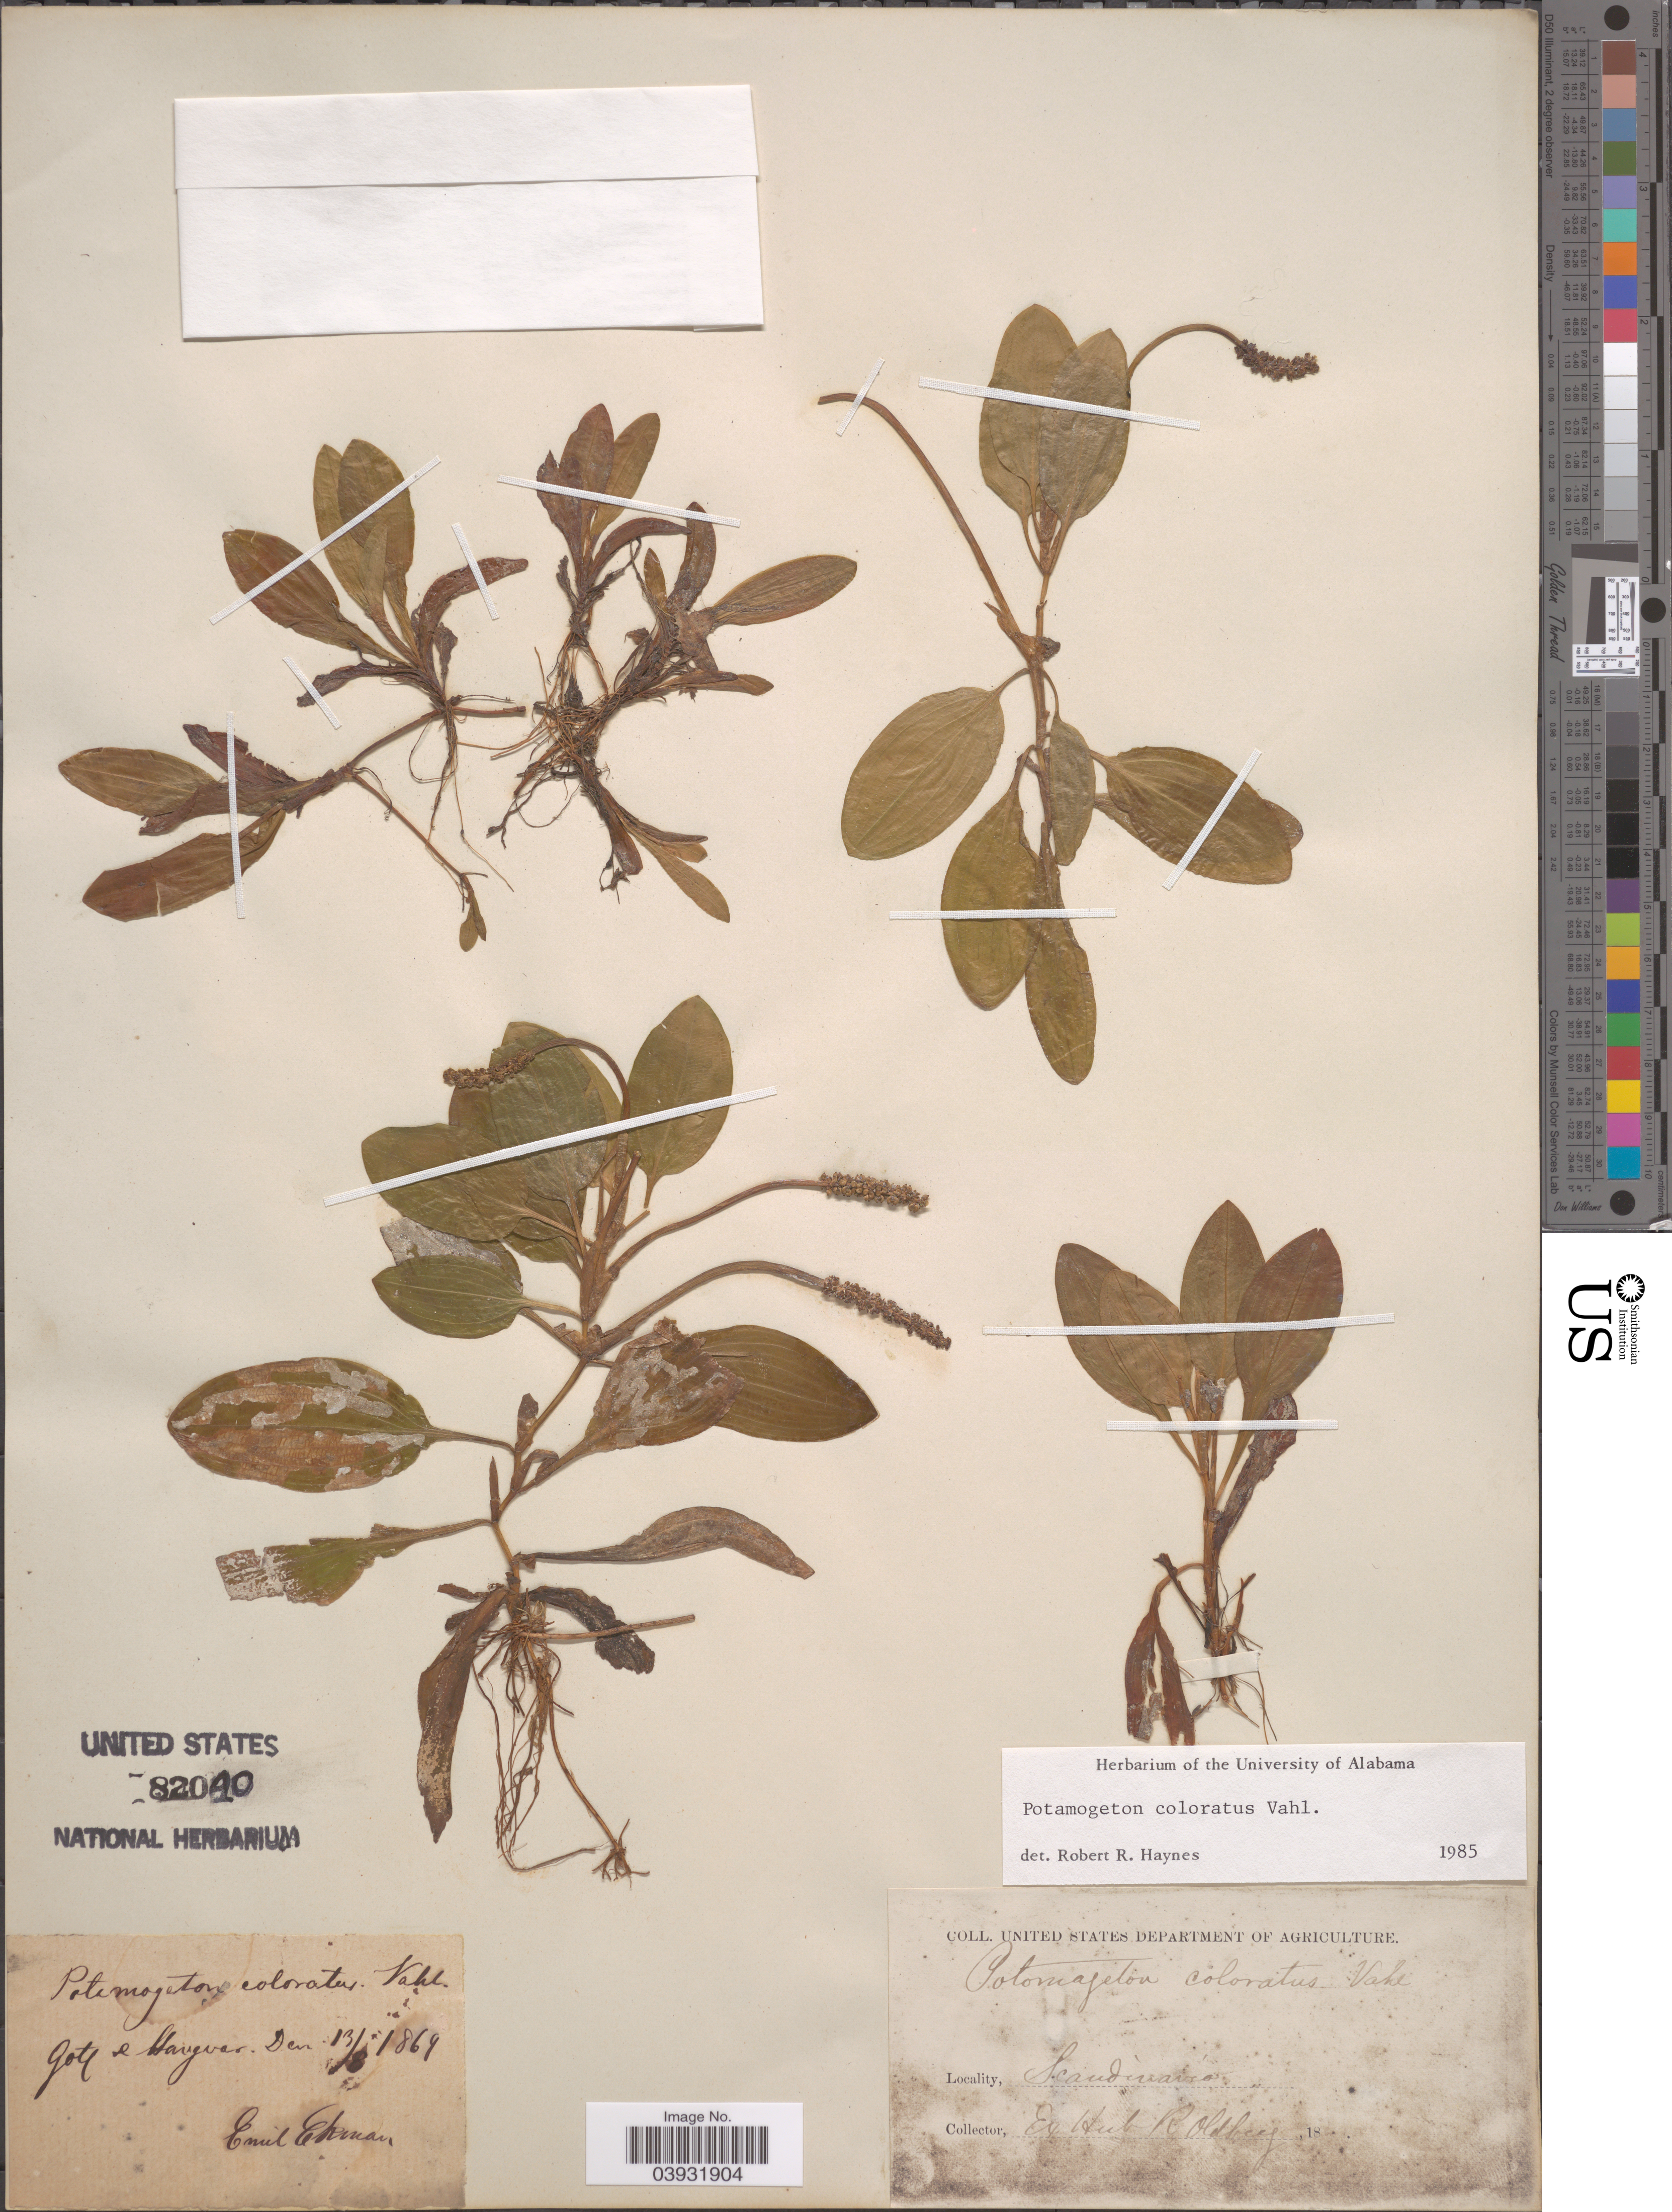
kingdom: Plantae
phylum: Tracheophyta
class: Liliopsida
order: Alismatales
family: Potamogetonaceae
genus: Potamogeton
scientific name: Potamogeton coloratus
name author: Hagstr.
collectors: E. Ekman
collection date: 1869-05-13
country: Sweden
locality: Gotl e Havyvar. Den. Scandavia.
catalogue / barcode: US 82040